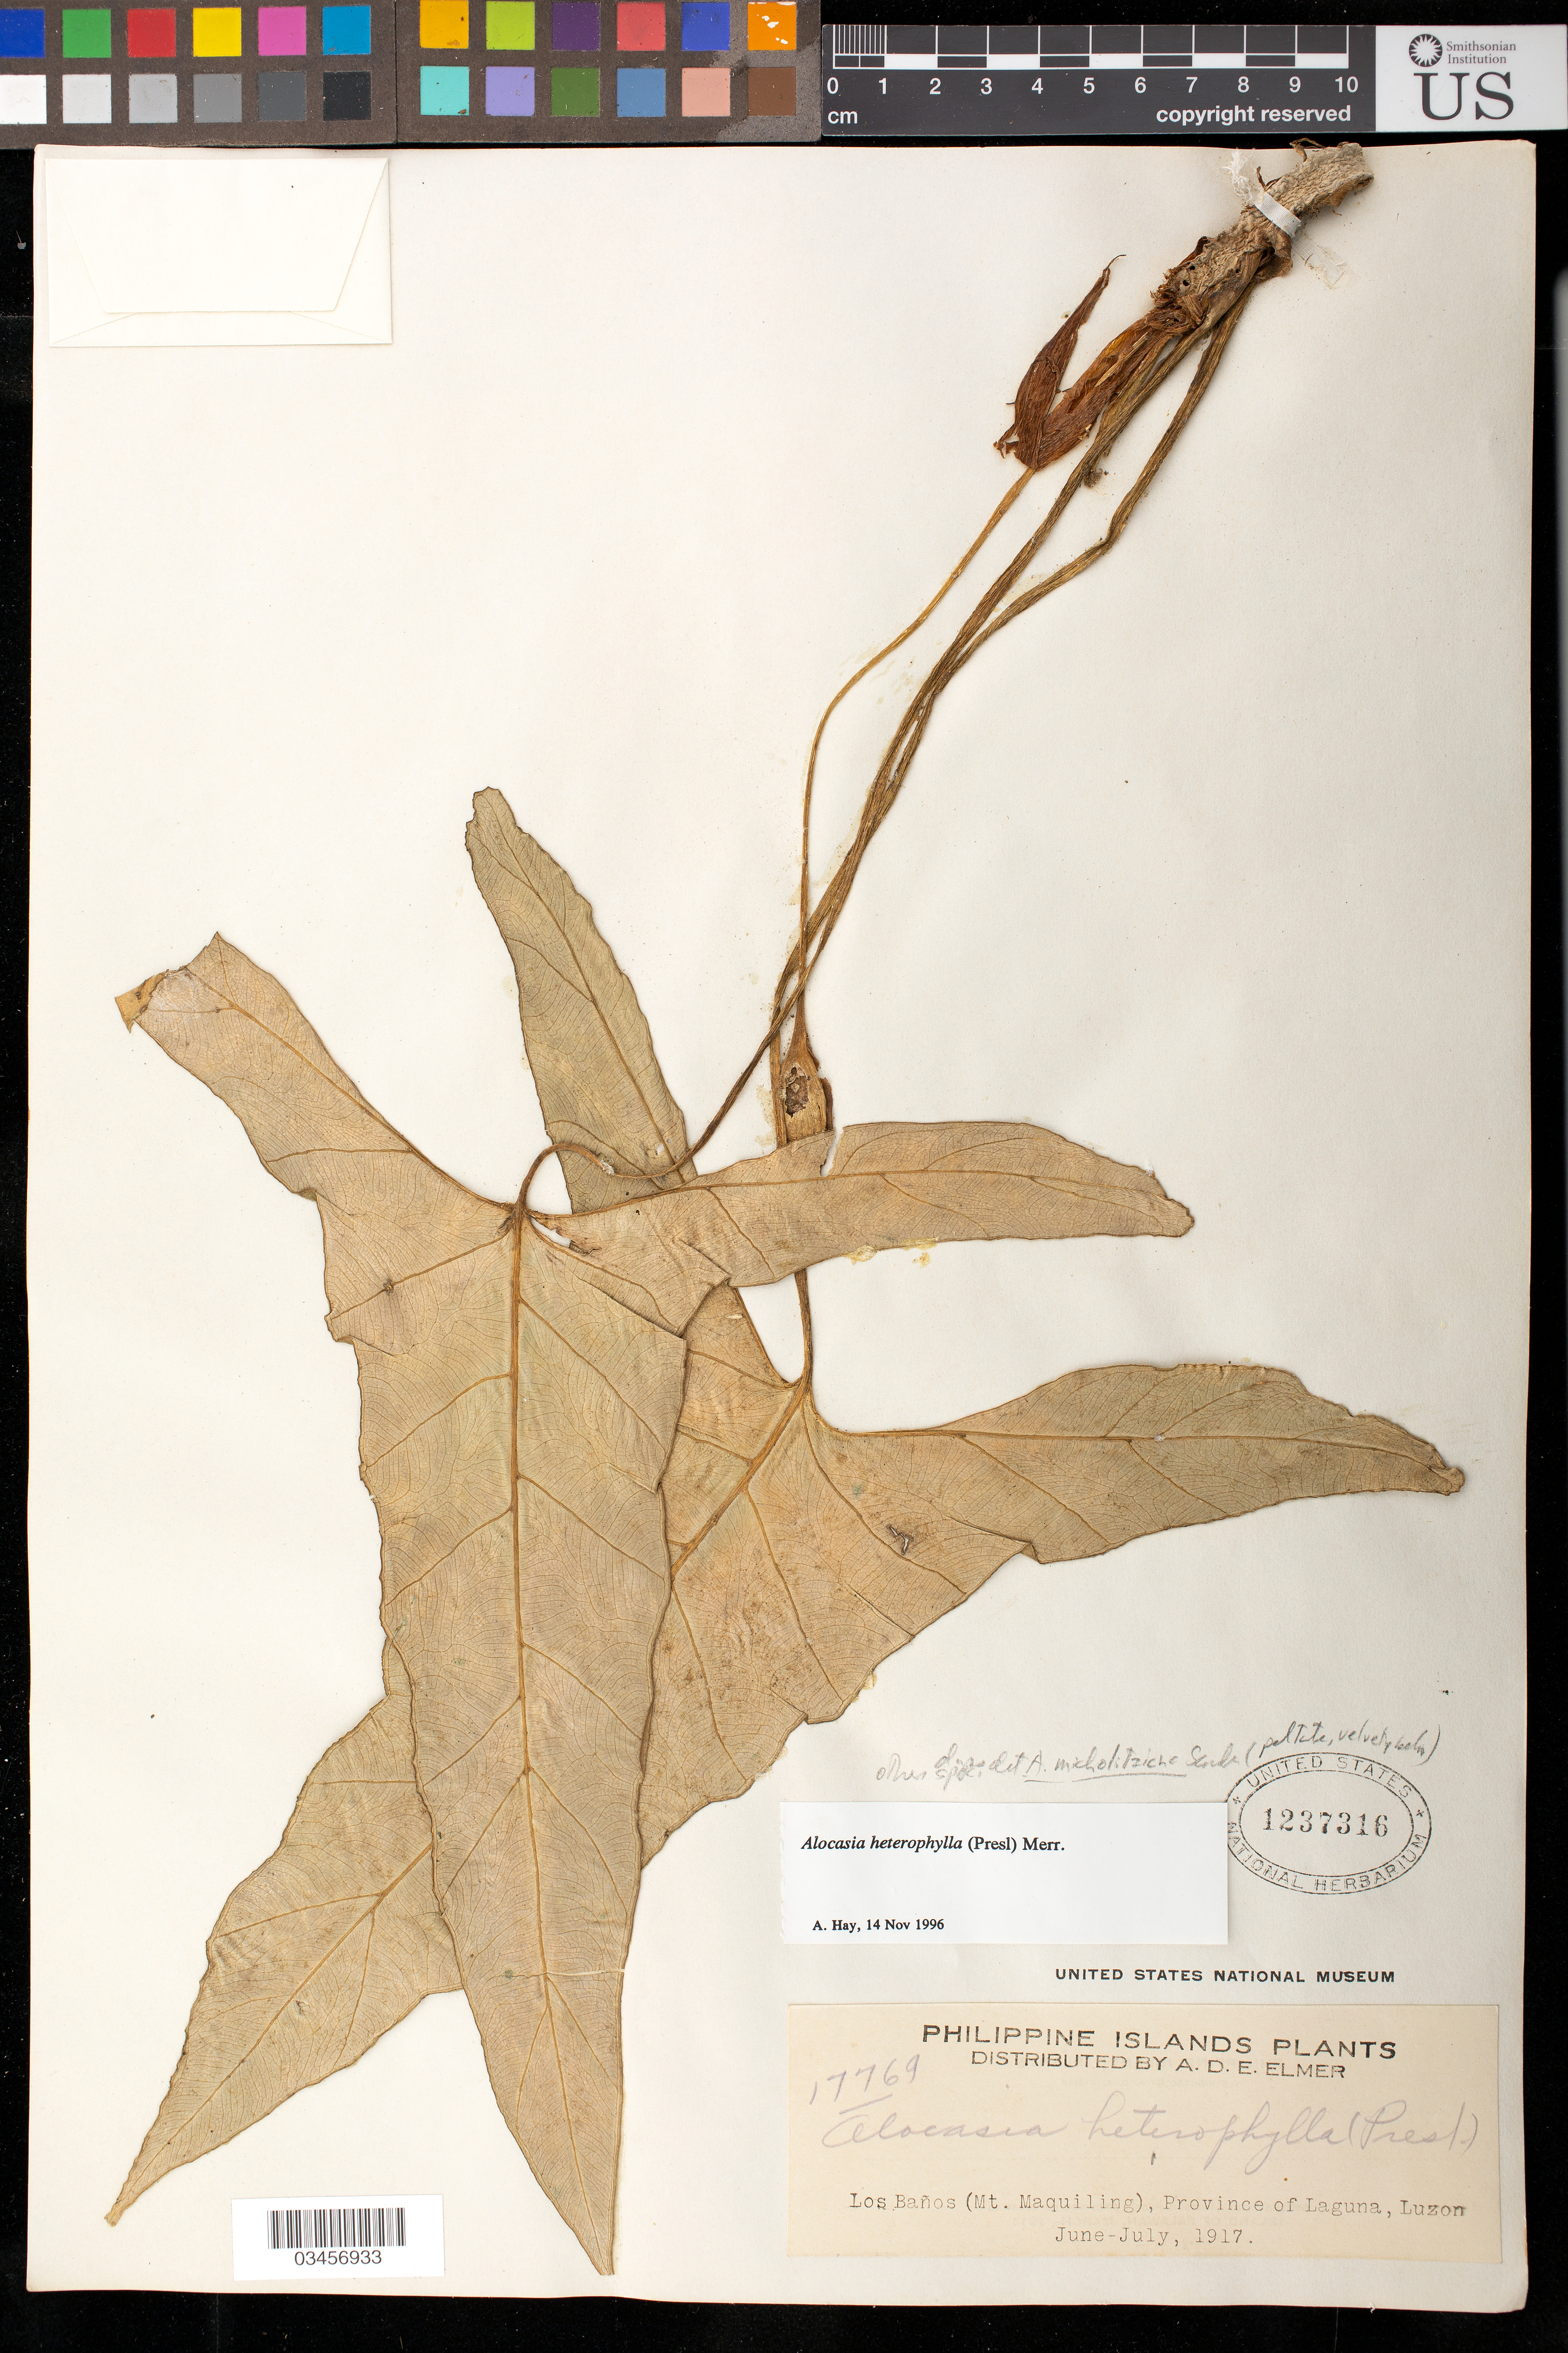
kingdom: Plantae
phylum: Tracheophyta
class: Liliopsida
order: Alismatales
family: Araceae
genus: Alocasia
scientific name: Alocasia heterophylla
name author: (C. Presl) Merr.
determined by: Hay, A.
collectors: A. D. E. Elmer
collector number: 17769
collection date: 1917-06/1917-07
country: Philippines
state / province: Calabarzon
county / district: Laguna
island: Luzon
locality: Los Baños (Mt.Maquiling)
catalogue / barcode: US 1237316